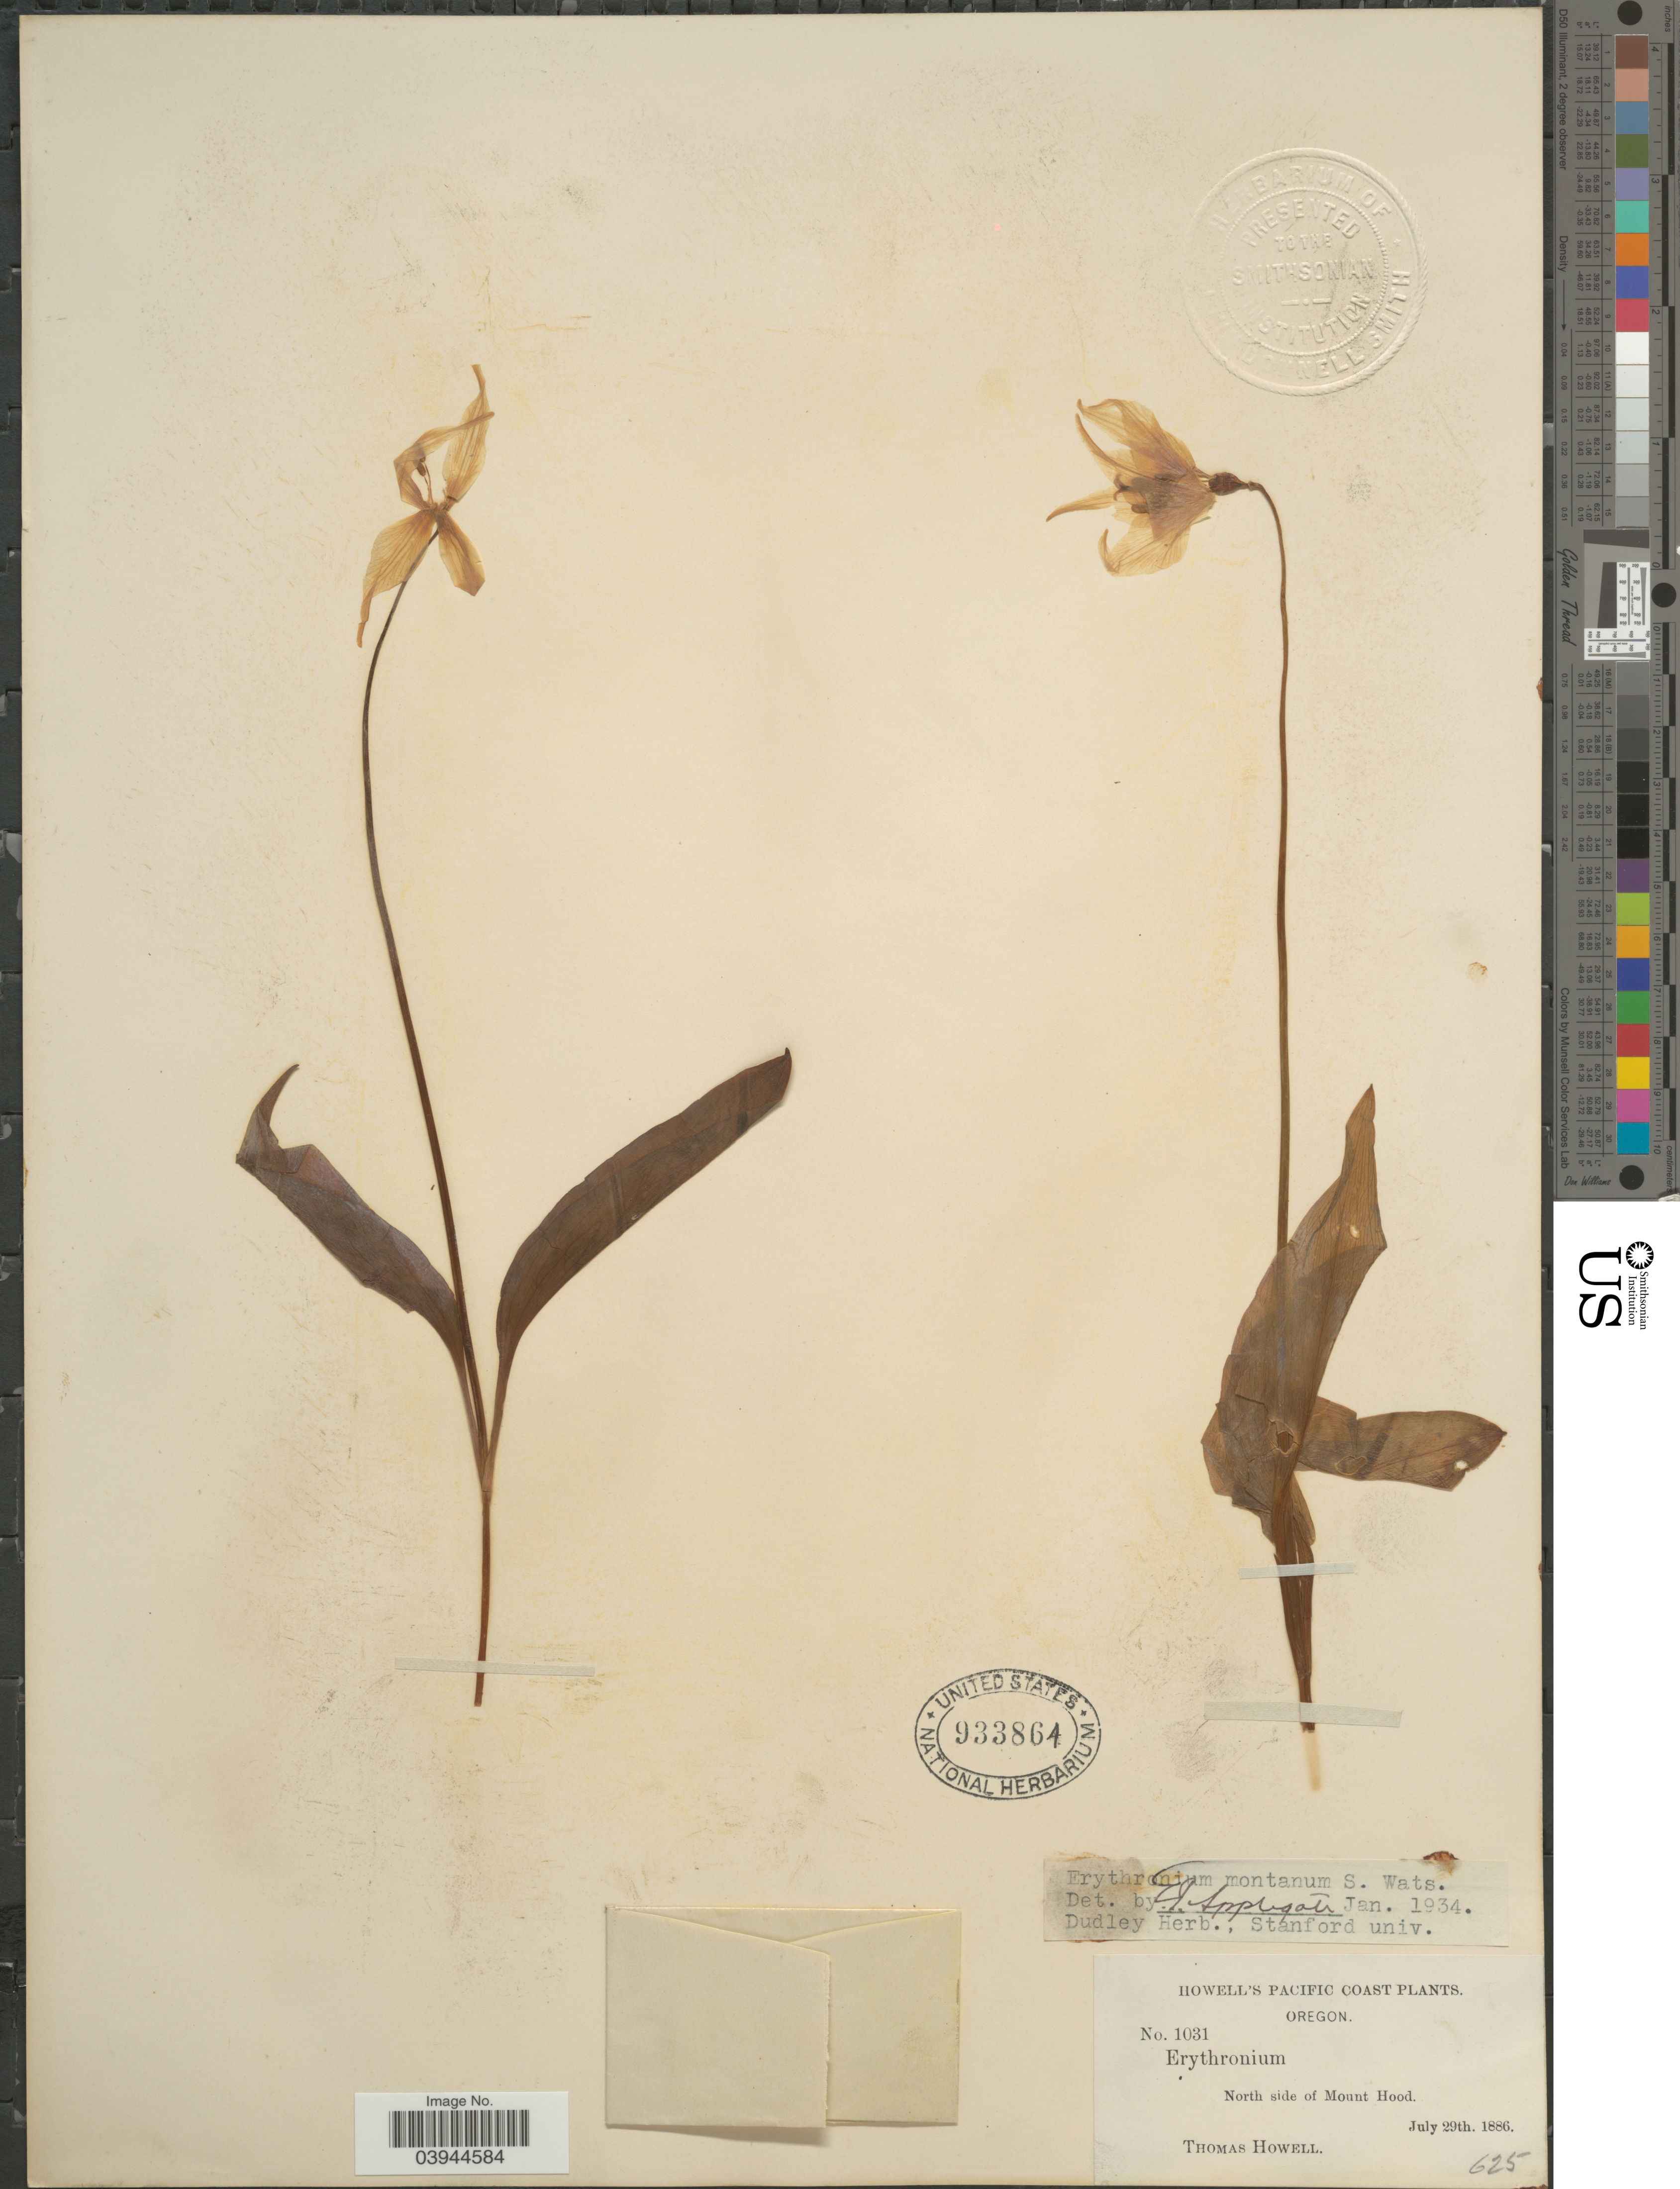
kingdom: Plantae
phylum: Tracheophyta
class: Liliopsida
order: Liliales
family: Liliaceae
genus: Erythronium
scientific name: Erythronium montanum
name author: S. Watson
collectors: T. Howell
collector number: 1031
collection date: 1886-07-29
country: United States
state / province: Oregon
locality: Pacific Coast. North side of Mount Hood.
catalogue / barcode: US 933864